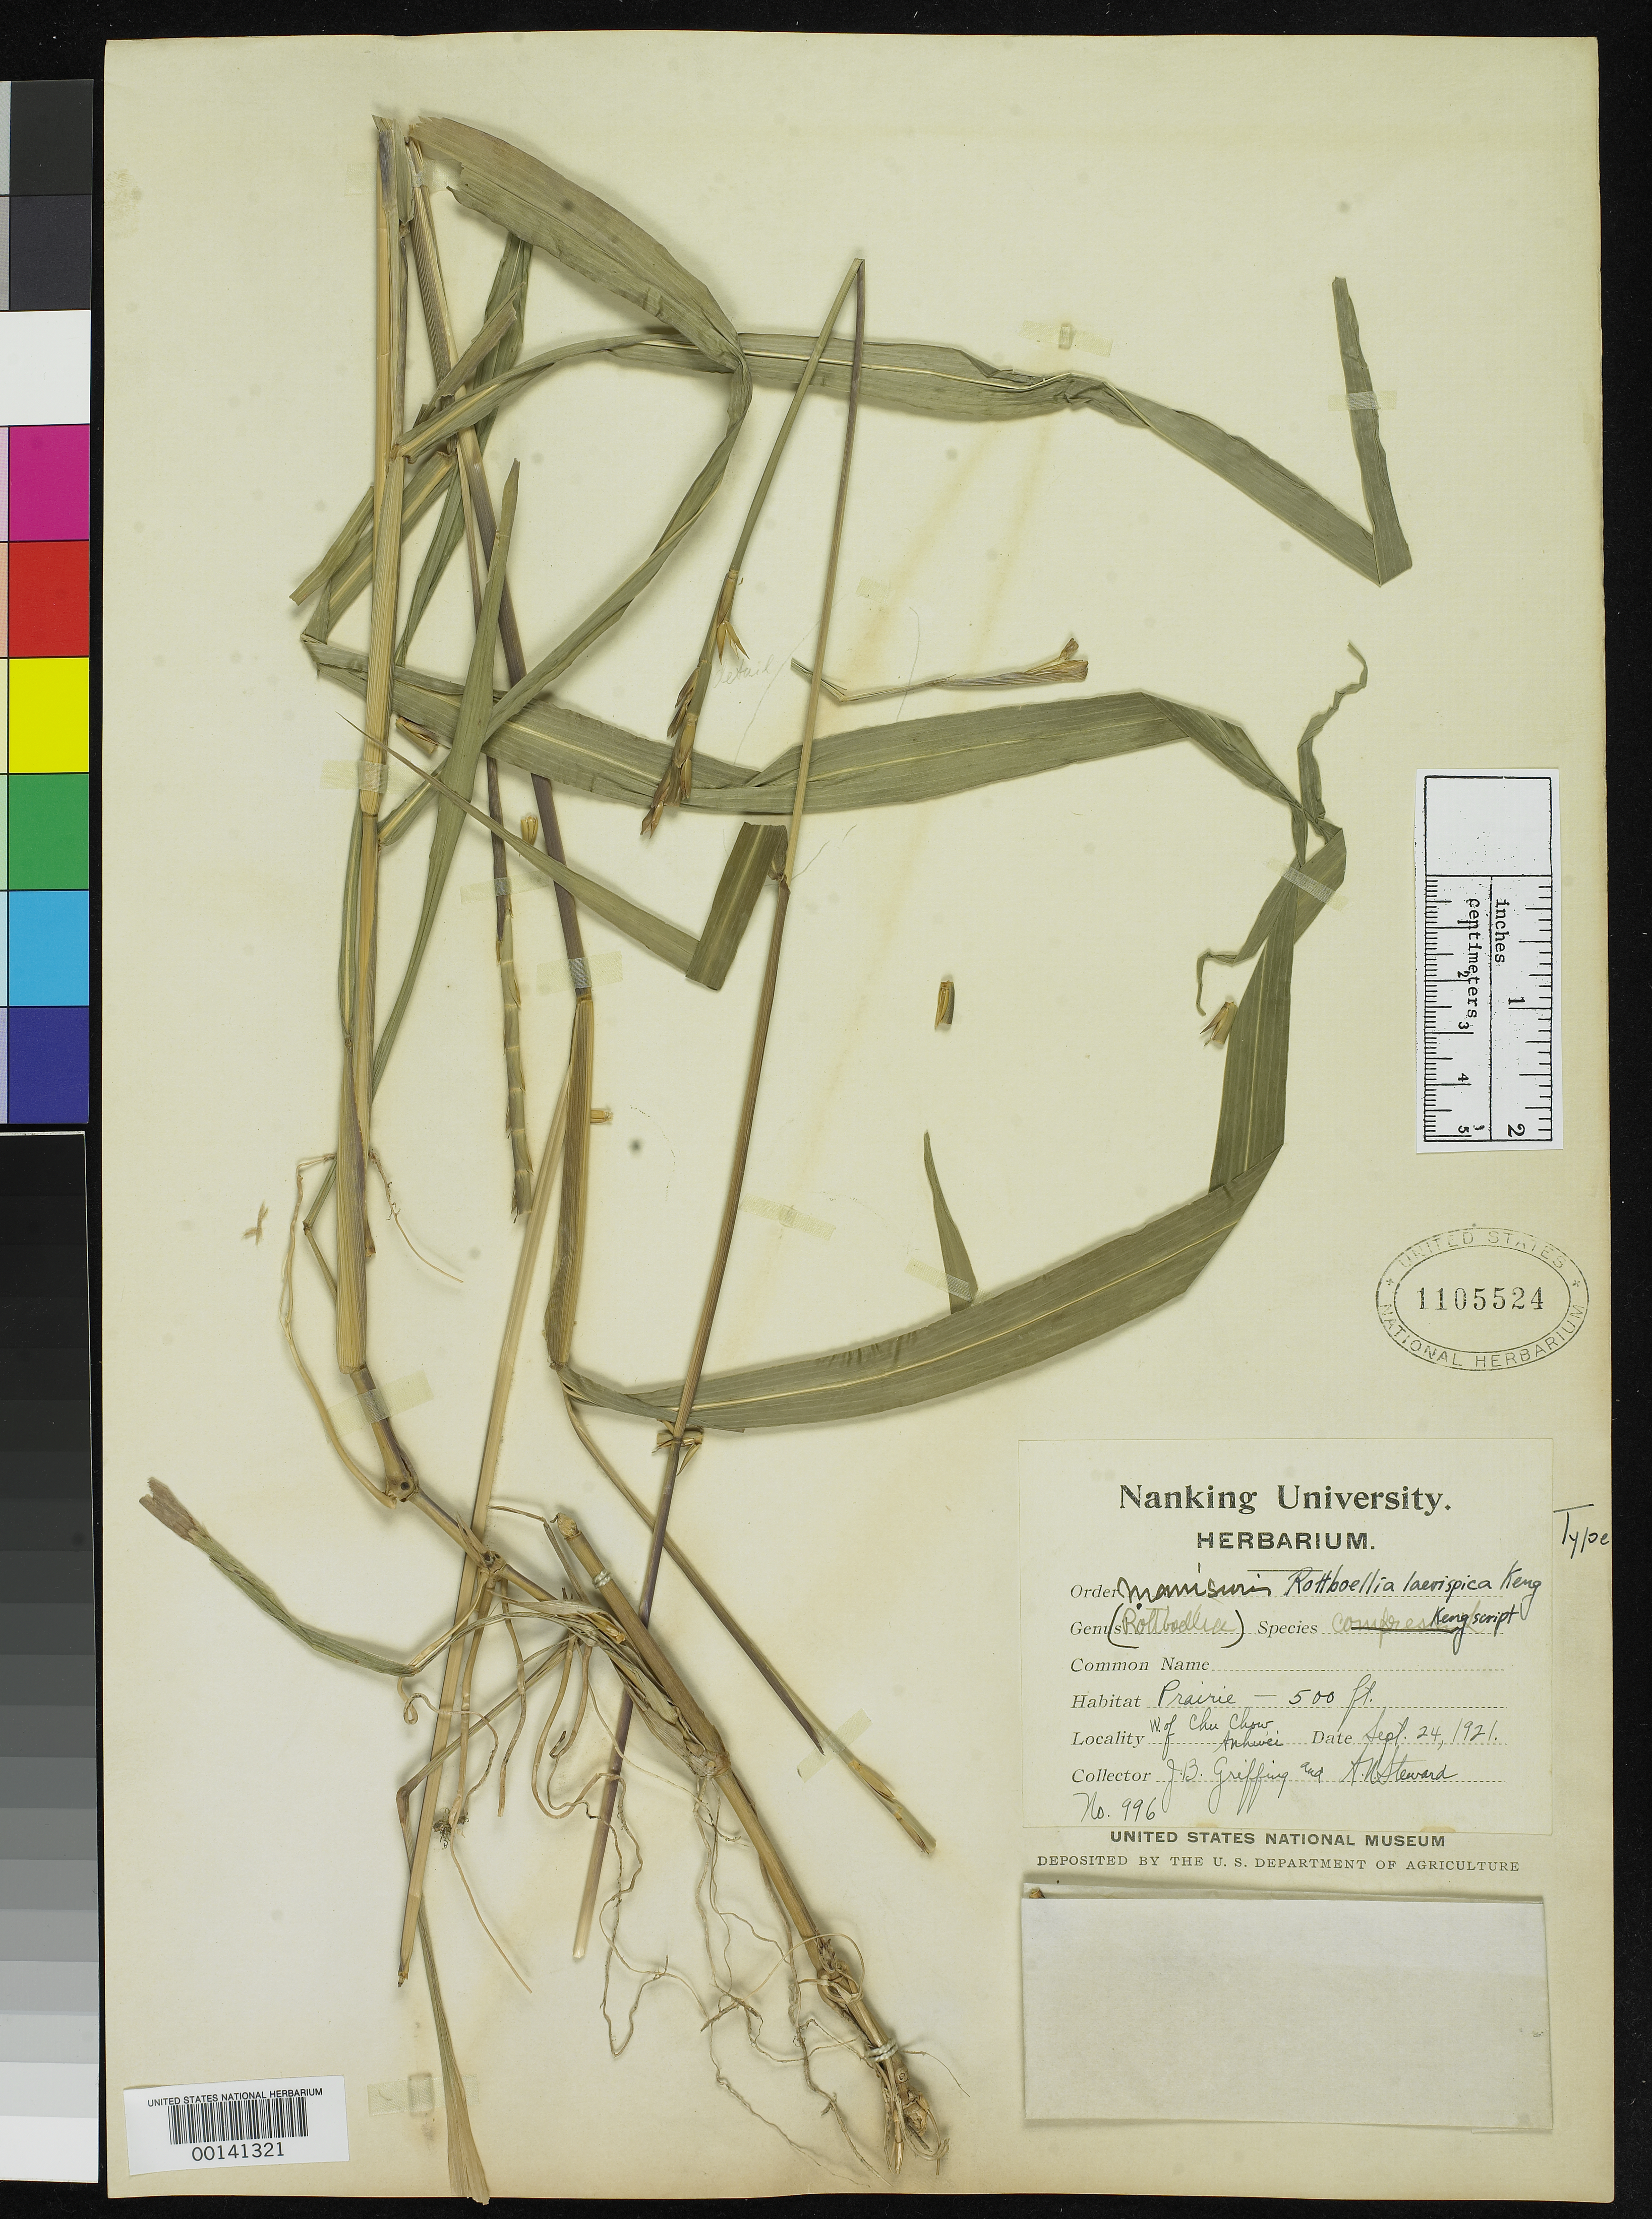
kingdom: Plantae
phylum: Tracheophyta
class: Liliopsida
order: Poales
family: Poaceae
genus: Rottboellia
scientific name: Rottboellia laevispica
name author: Keng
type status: Holotype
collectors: J. Griffin & A. N. Steward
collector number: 996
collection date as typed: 24 Sep 1921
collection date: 1921-09-24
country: China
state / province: Anhui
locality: W of Chu-chow.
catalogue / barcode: US 1105524